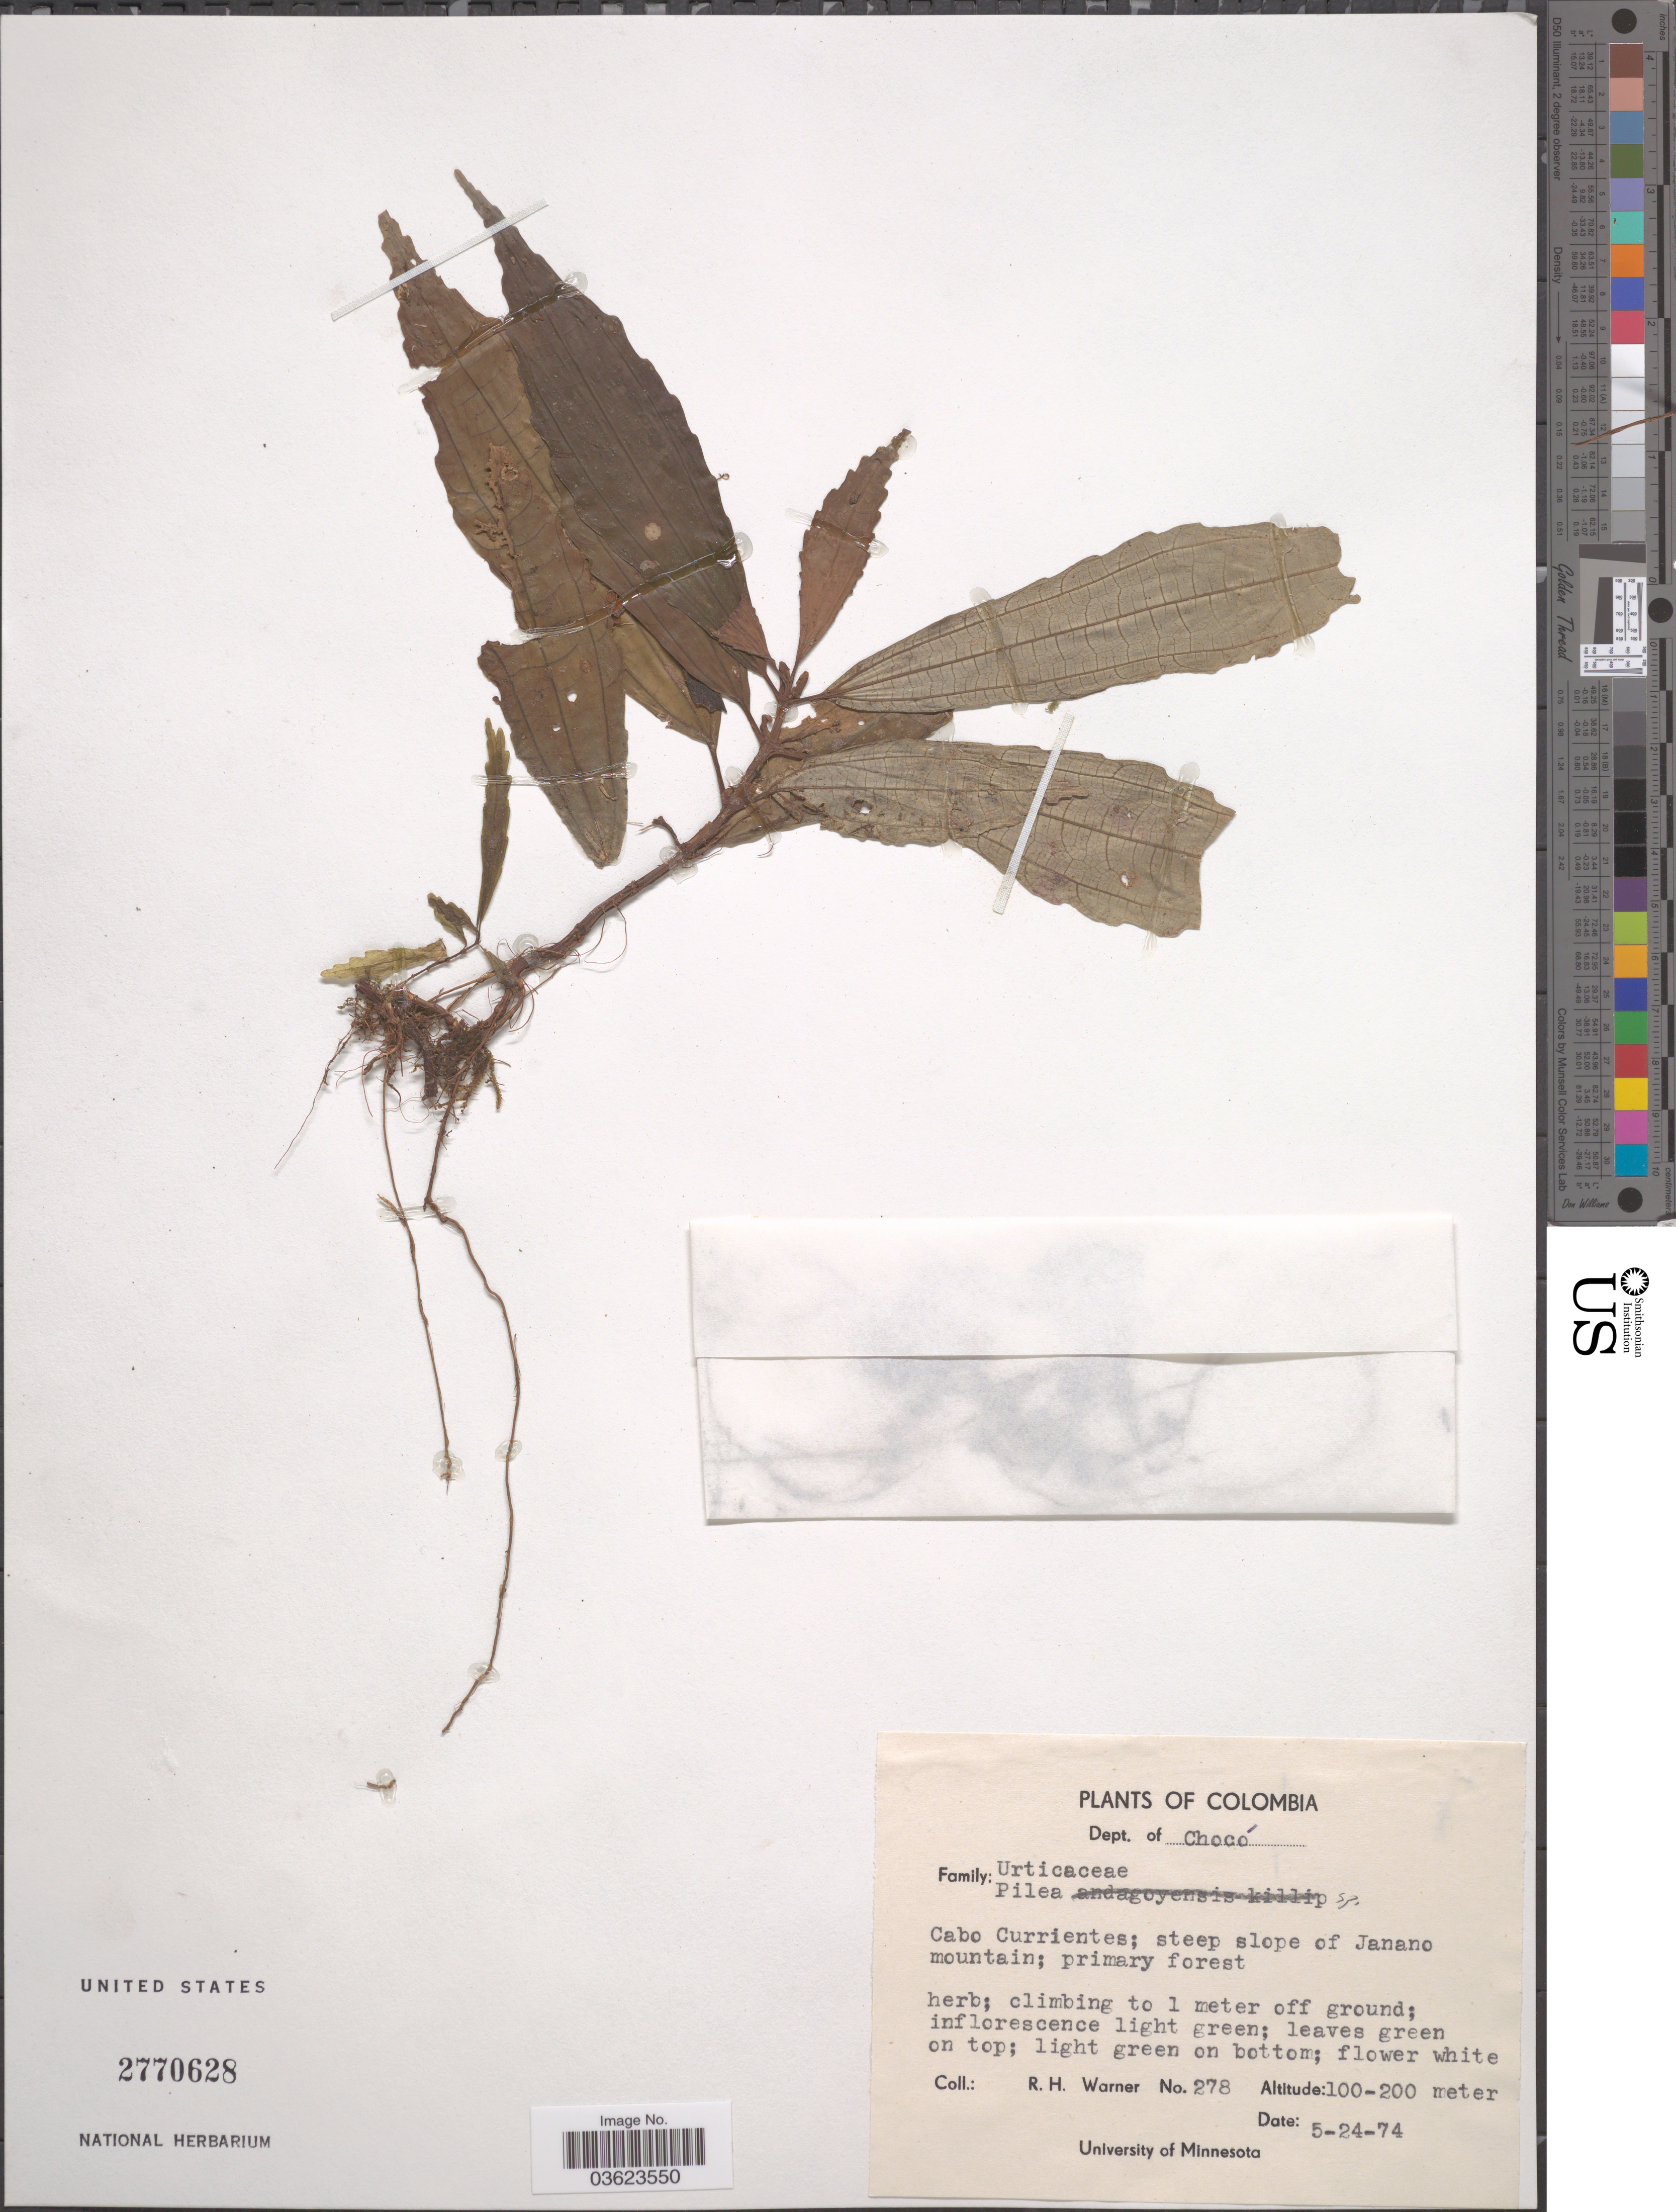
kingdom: Plantae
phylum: Tracheophyta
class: Magnoliopsida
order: Rosales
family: Urticaceae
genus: Pilea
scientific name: Pilea sp.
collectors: R. H. Warner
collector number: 278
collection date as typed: Transcribed d/m/y: 24/5/74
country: Colombia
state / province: Chocó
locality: Dept. of Chocó. Cabo Currientes: steep slope of Janano mountain.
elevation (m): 100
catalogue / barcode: US 2770628